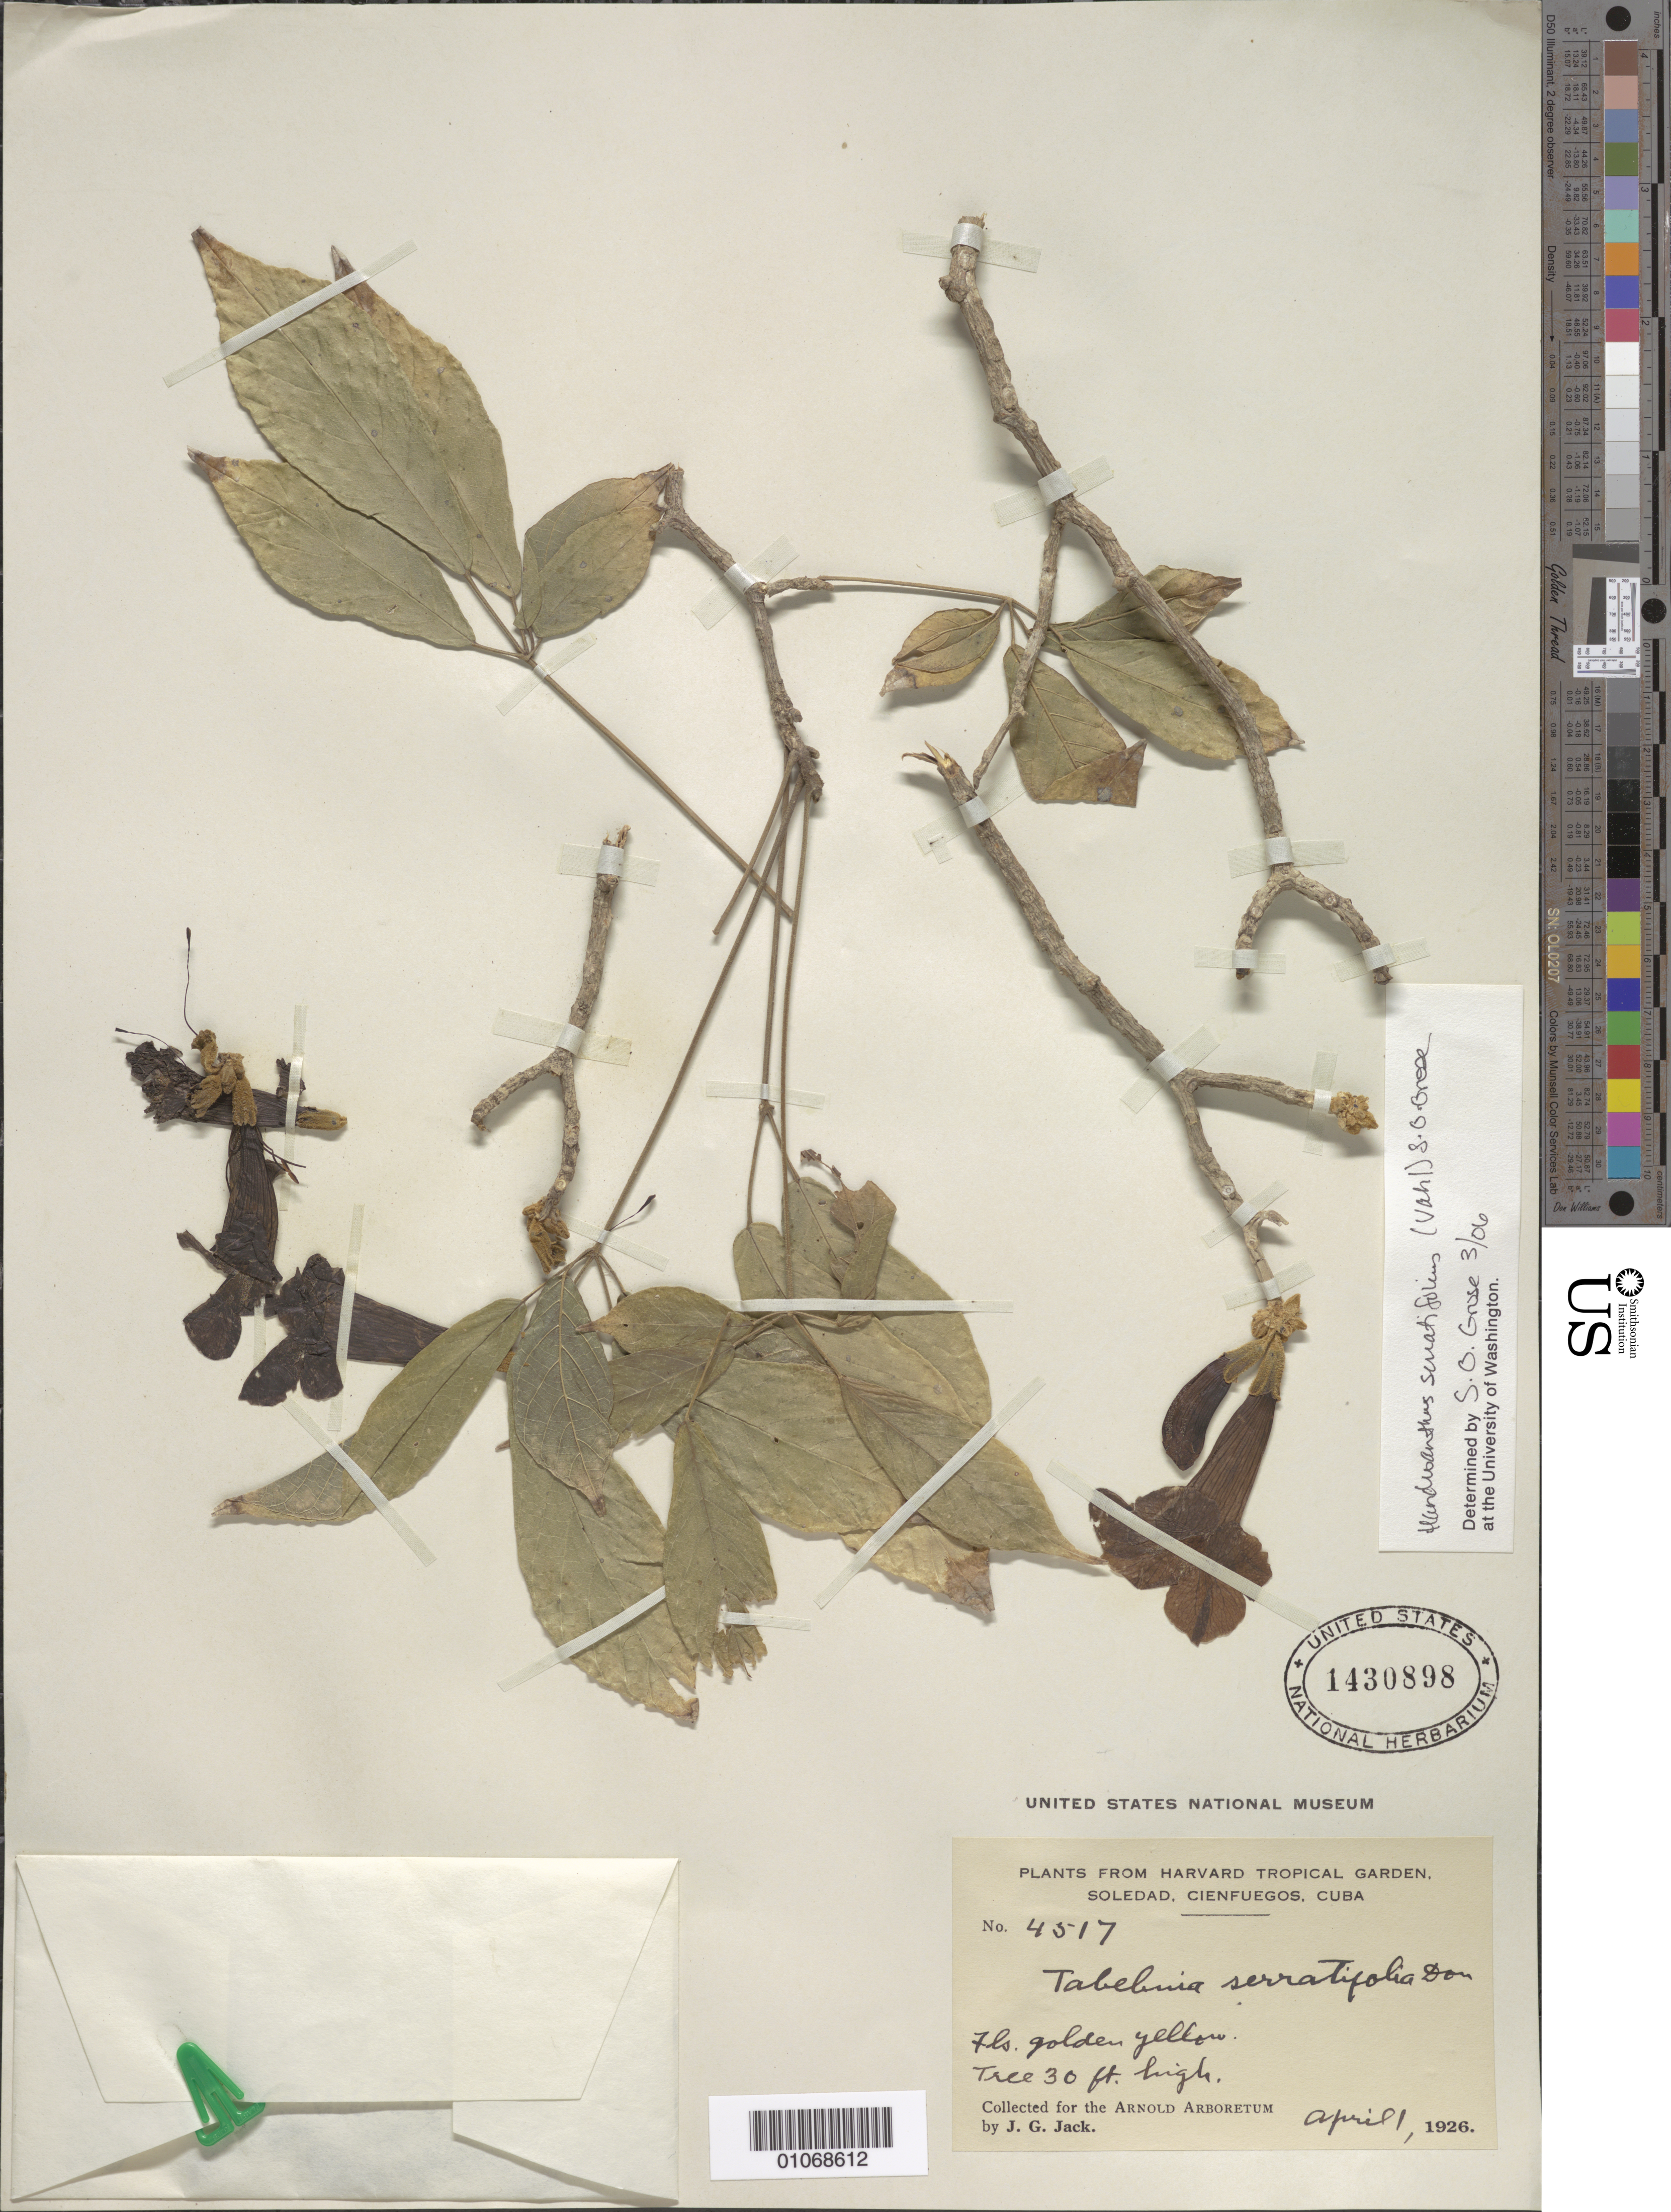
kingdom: Plantae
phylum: Tracheophyta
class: Magnoliopsida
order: Lamiales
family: Bignoniaceae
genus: Handroanthus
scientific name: Handroanthus serratifolius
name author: (Vahl) S.O. Grose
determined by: Strong, M. T., (US), Smithsonian Institution - National Museum of Natural History (UNITED STATES)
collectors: J. G. Jack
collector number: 4517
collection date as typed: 01 Apr 1926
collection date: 1926-04-01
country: Cuba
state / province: Cienfuegos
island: Cuba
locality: Cienfuegos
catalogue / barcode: US 1430898